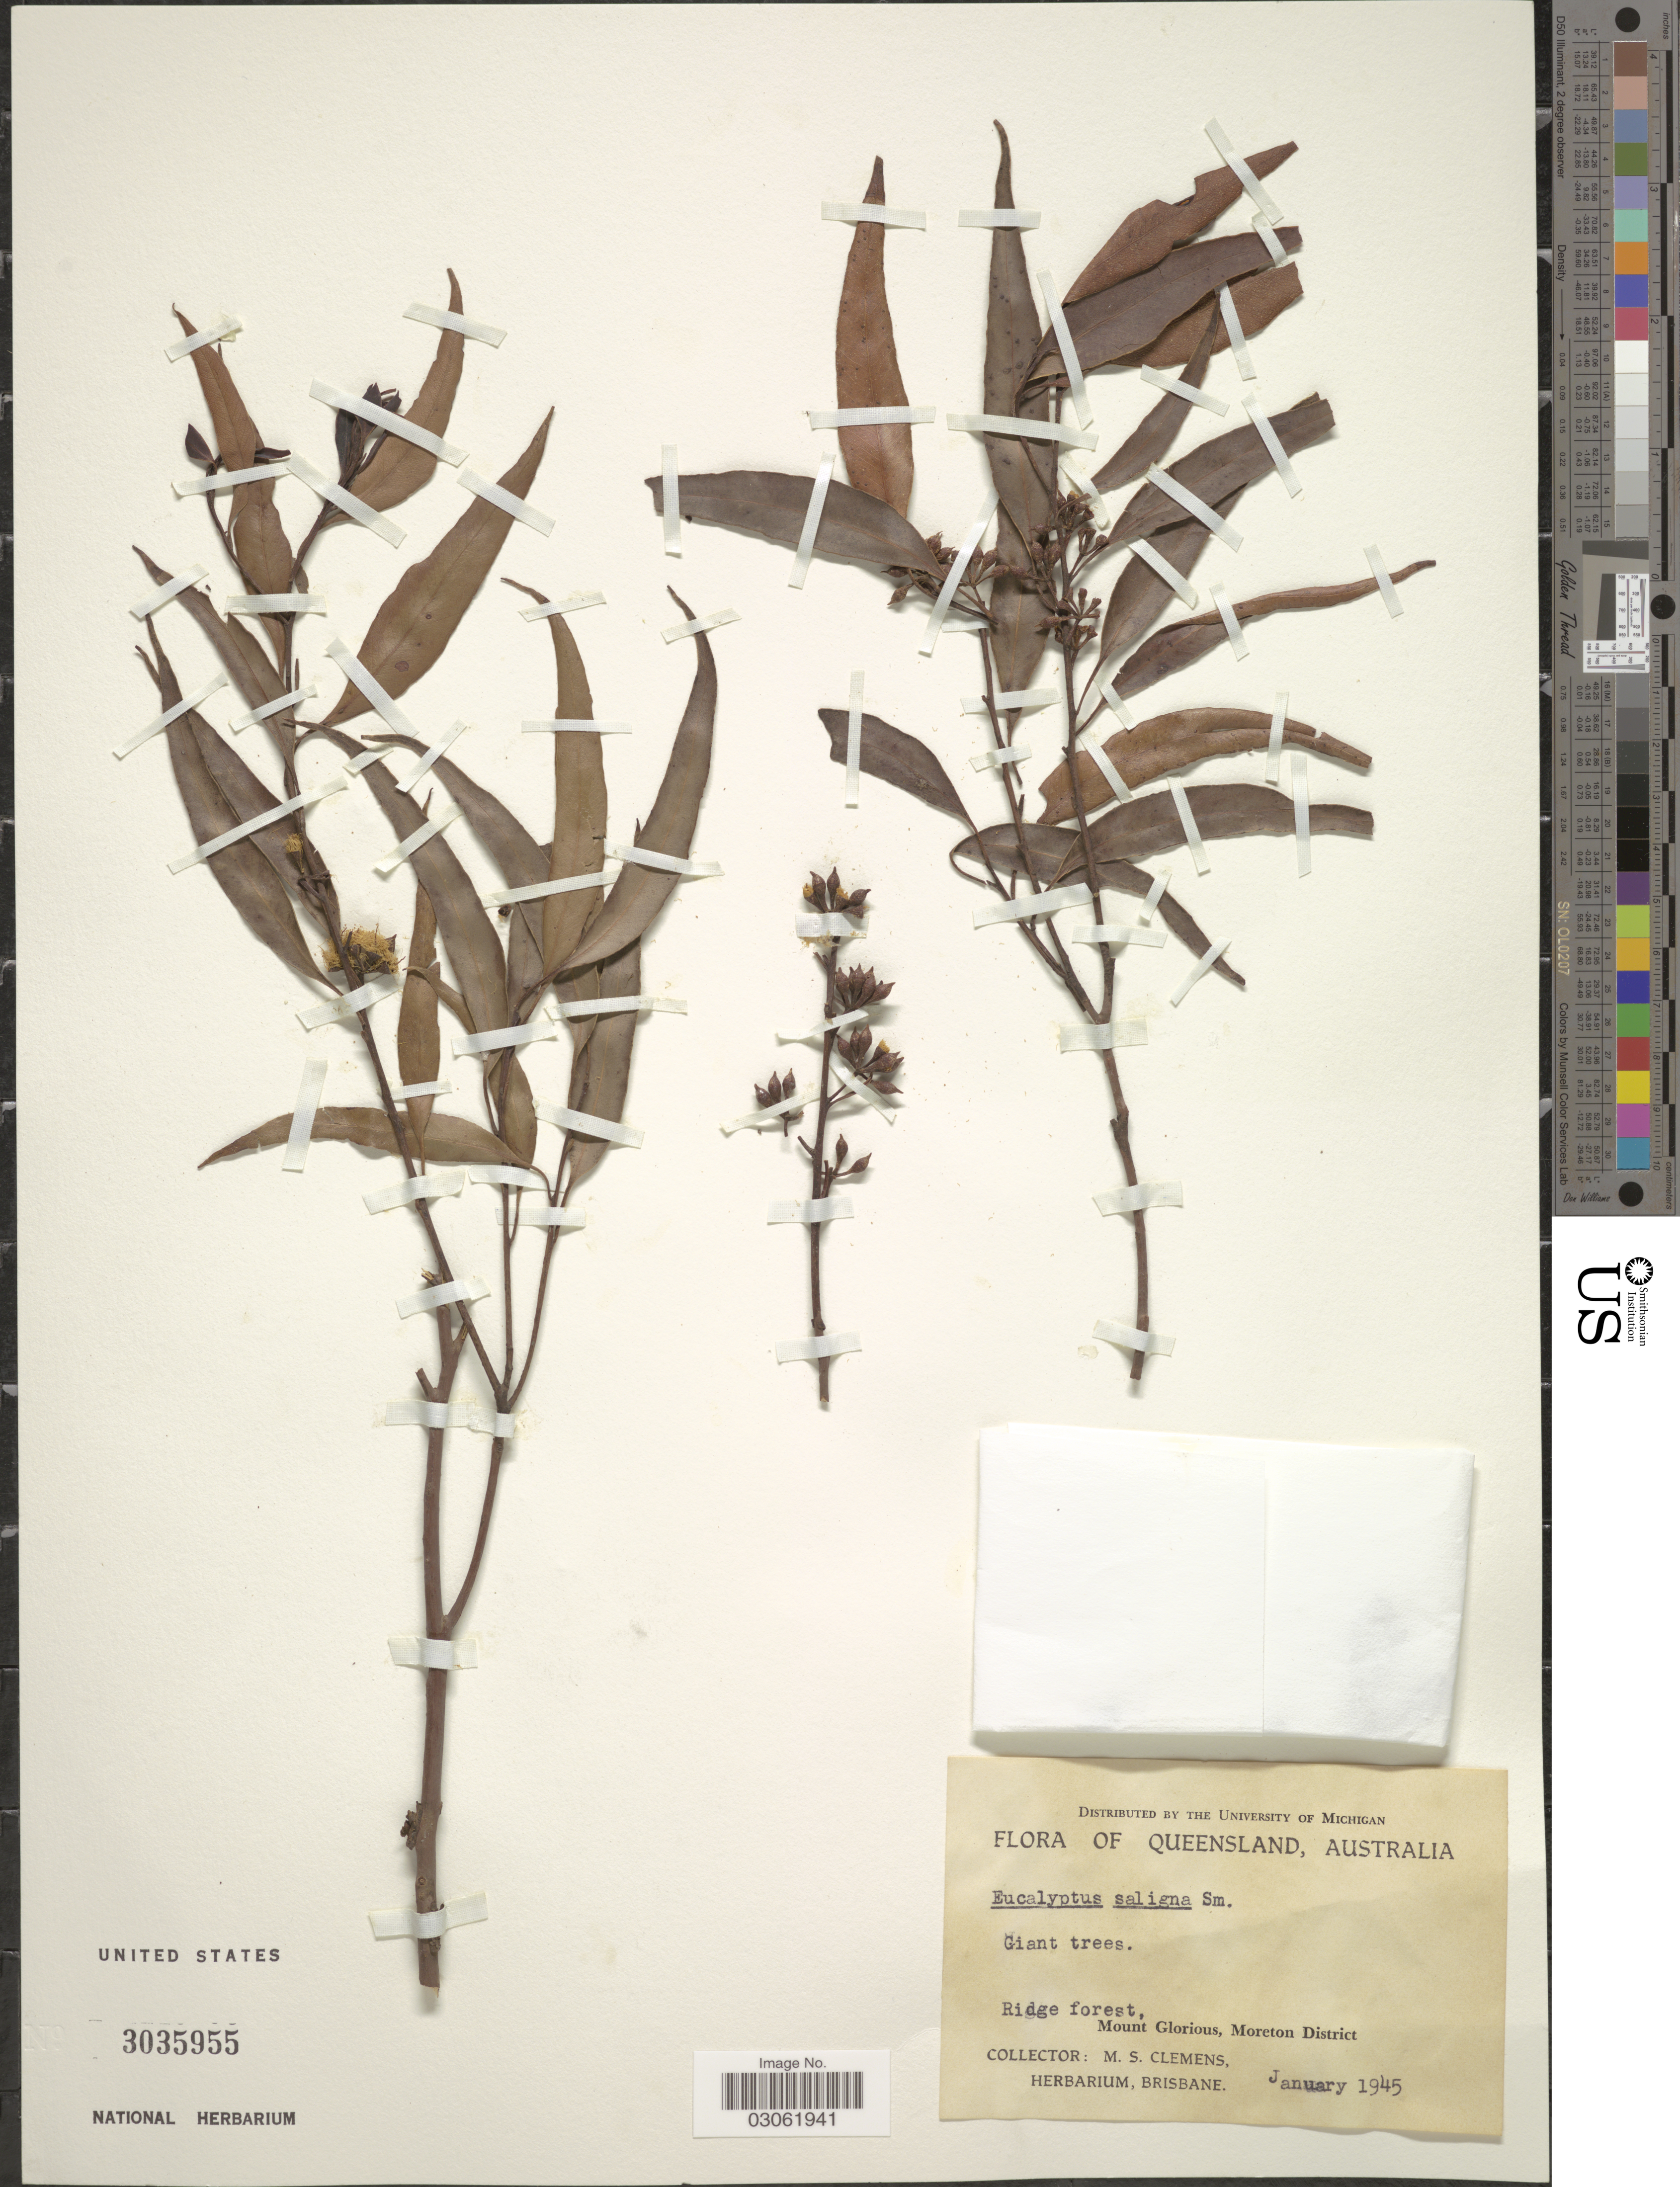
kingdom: Plantae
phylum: Tracheophyta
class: Magnoliopsida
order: Myrtales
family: Myrtaceae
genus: Eucalyptus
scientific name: Eucalyptus saligna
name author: Sm.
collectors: M. S. Clemens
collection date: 1945-01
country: Australia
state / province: Queensland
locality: Mount Glorious, Moreton District.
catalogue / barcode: US 3035955